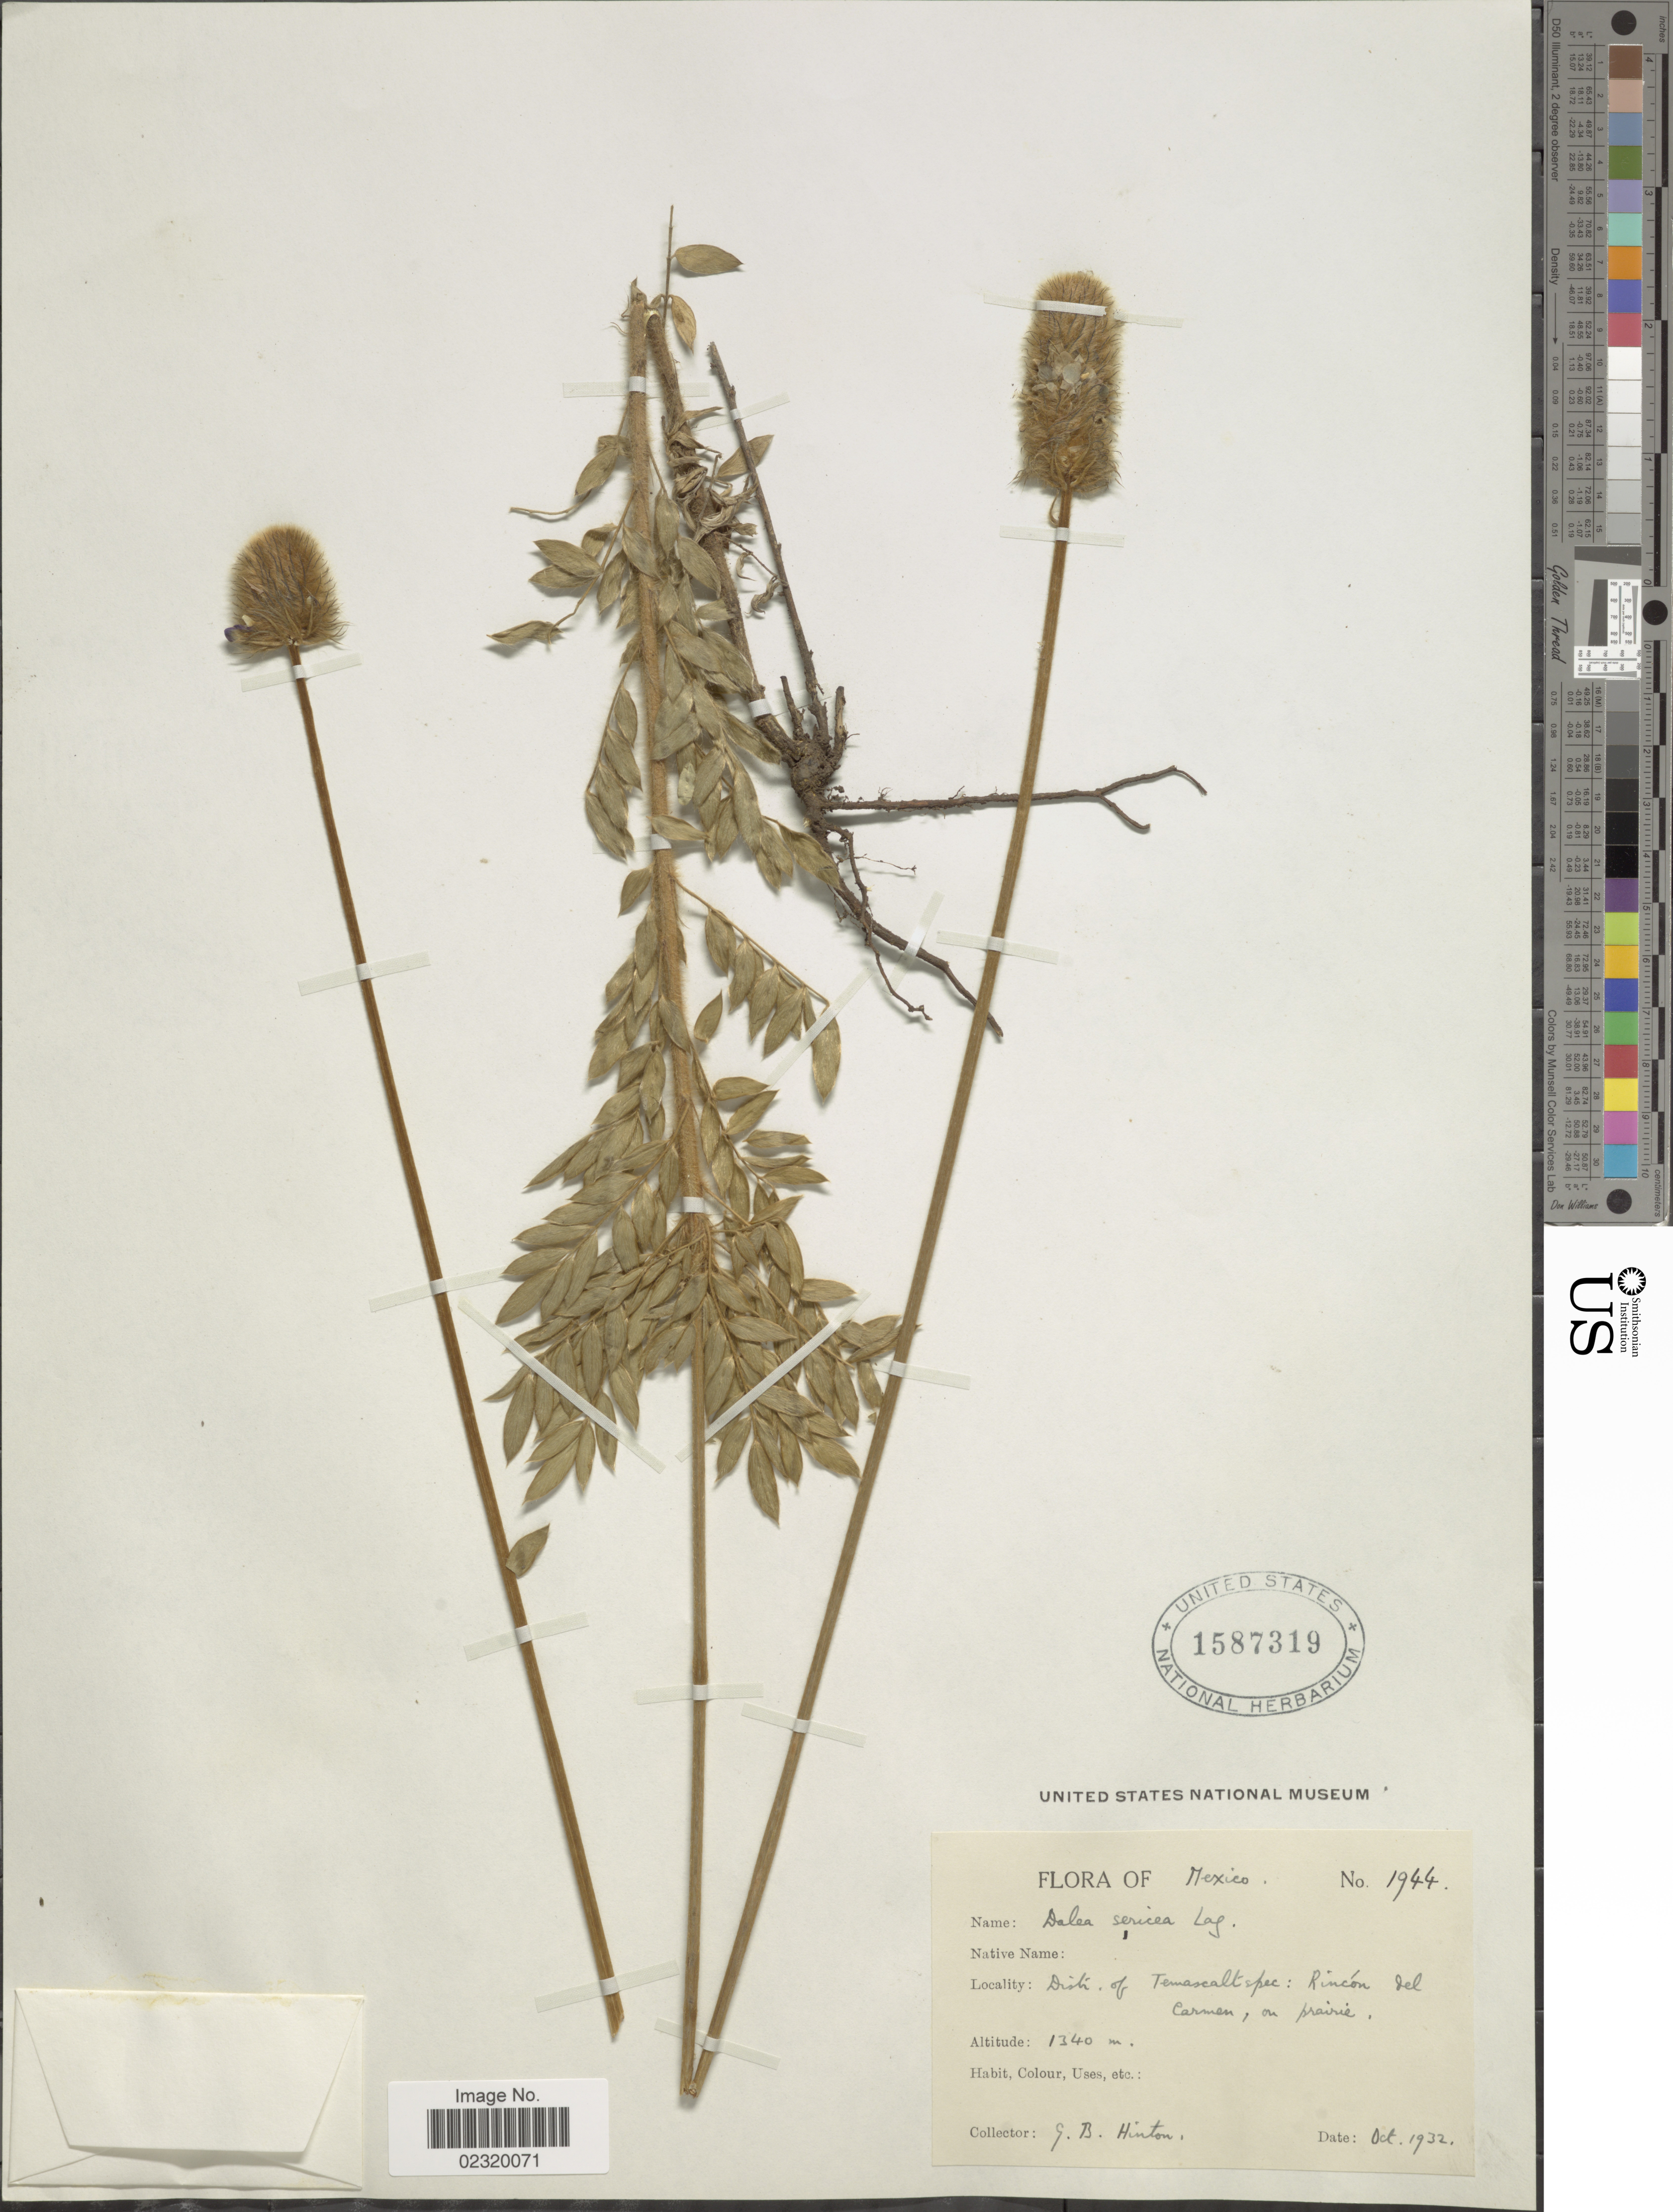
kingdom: Plantae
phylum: Tracheophyta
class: Magnoliopsida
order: Fabales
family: Fabaceae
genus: Dalea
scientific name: Dalea sericea var. sericea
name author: Lag.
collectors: G. B. Hinton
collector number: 1944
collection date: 1932-10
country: Mexico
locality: Distr. of Temascaltepec: Rincón del Carmen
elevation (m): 1340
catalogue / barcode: US 1587319